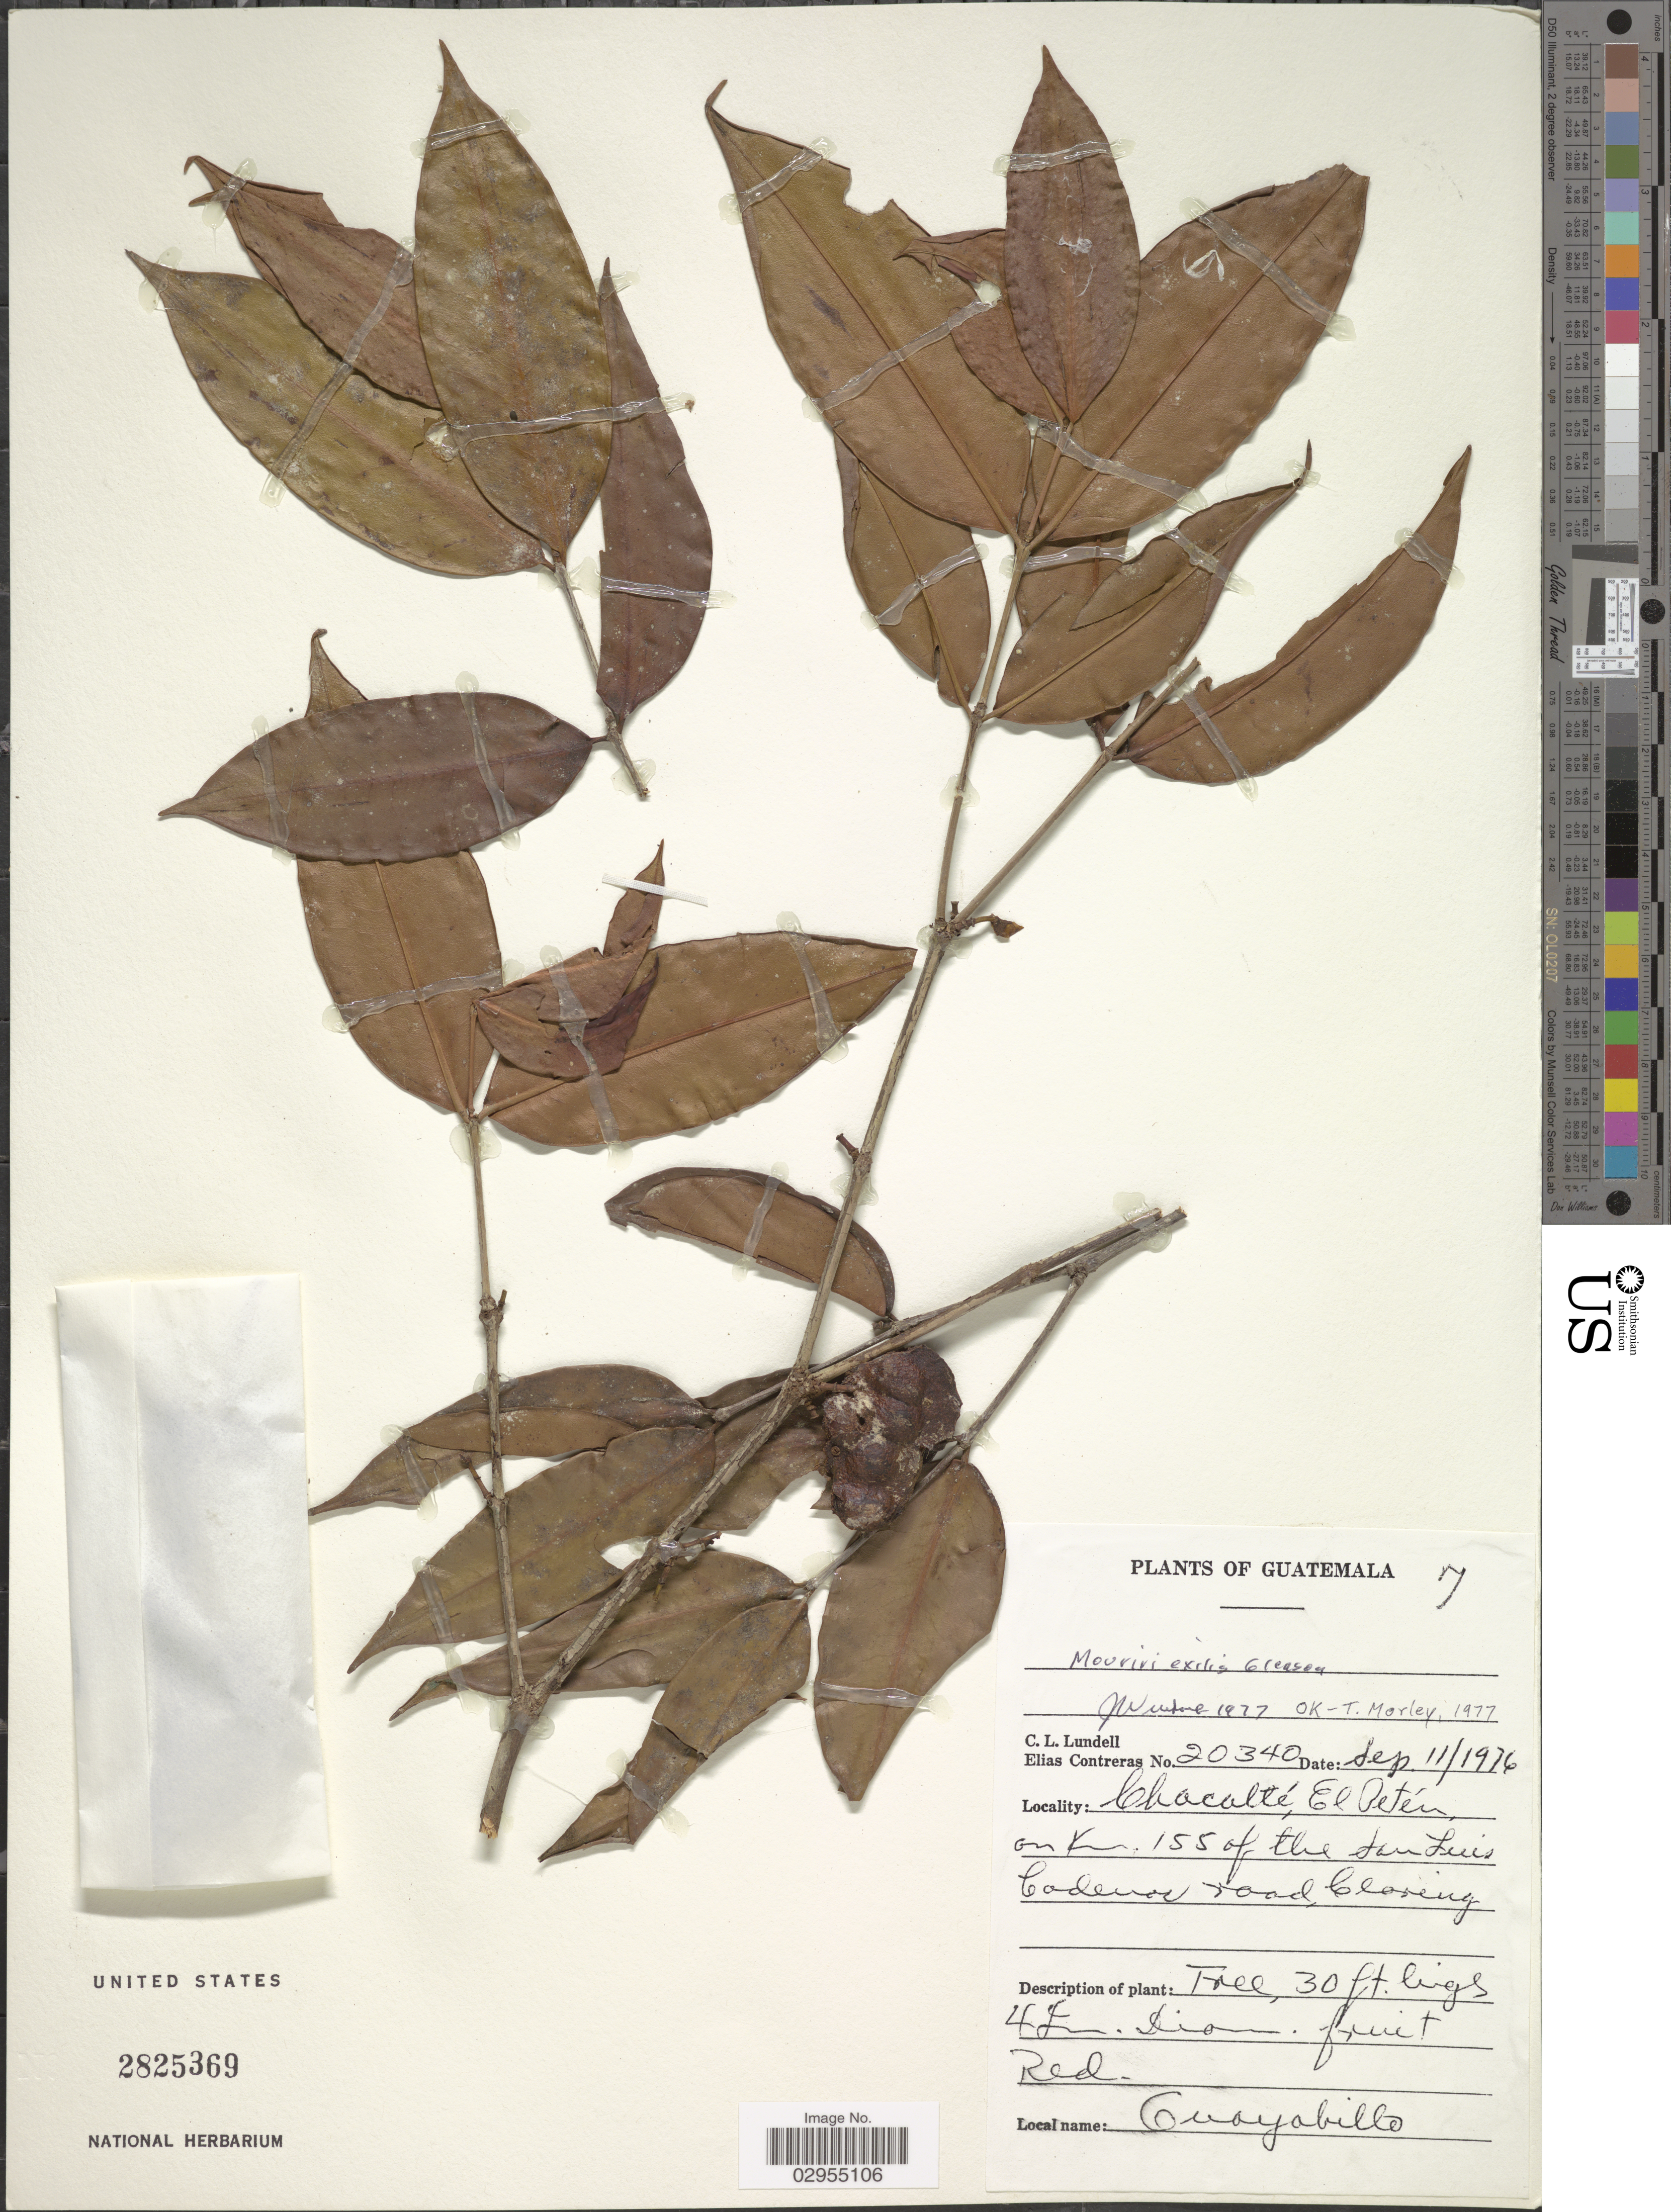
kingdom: Plantae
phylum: Tracheophyta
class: Magnoliopsida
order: Myrtales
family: Melastomataceae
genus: Mouriri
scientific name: Mouriri exilis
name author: Gleason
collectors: C. L. Lundell & E. Contreras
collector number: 20340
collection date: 1976-09-11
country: Guatemala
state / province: El Petén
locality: Chacalte, on Km. 155 of the San Luis Cadenas road, Clearing.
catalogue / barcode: US 2825369